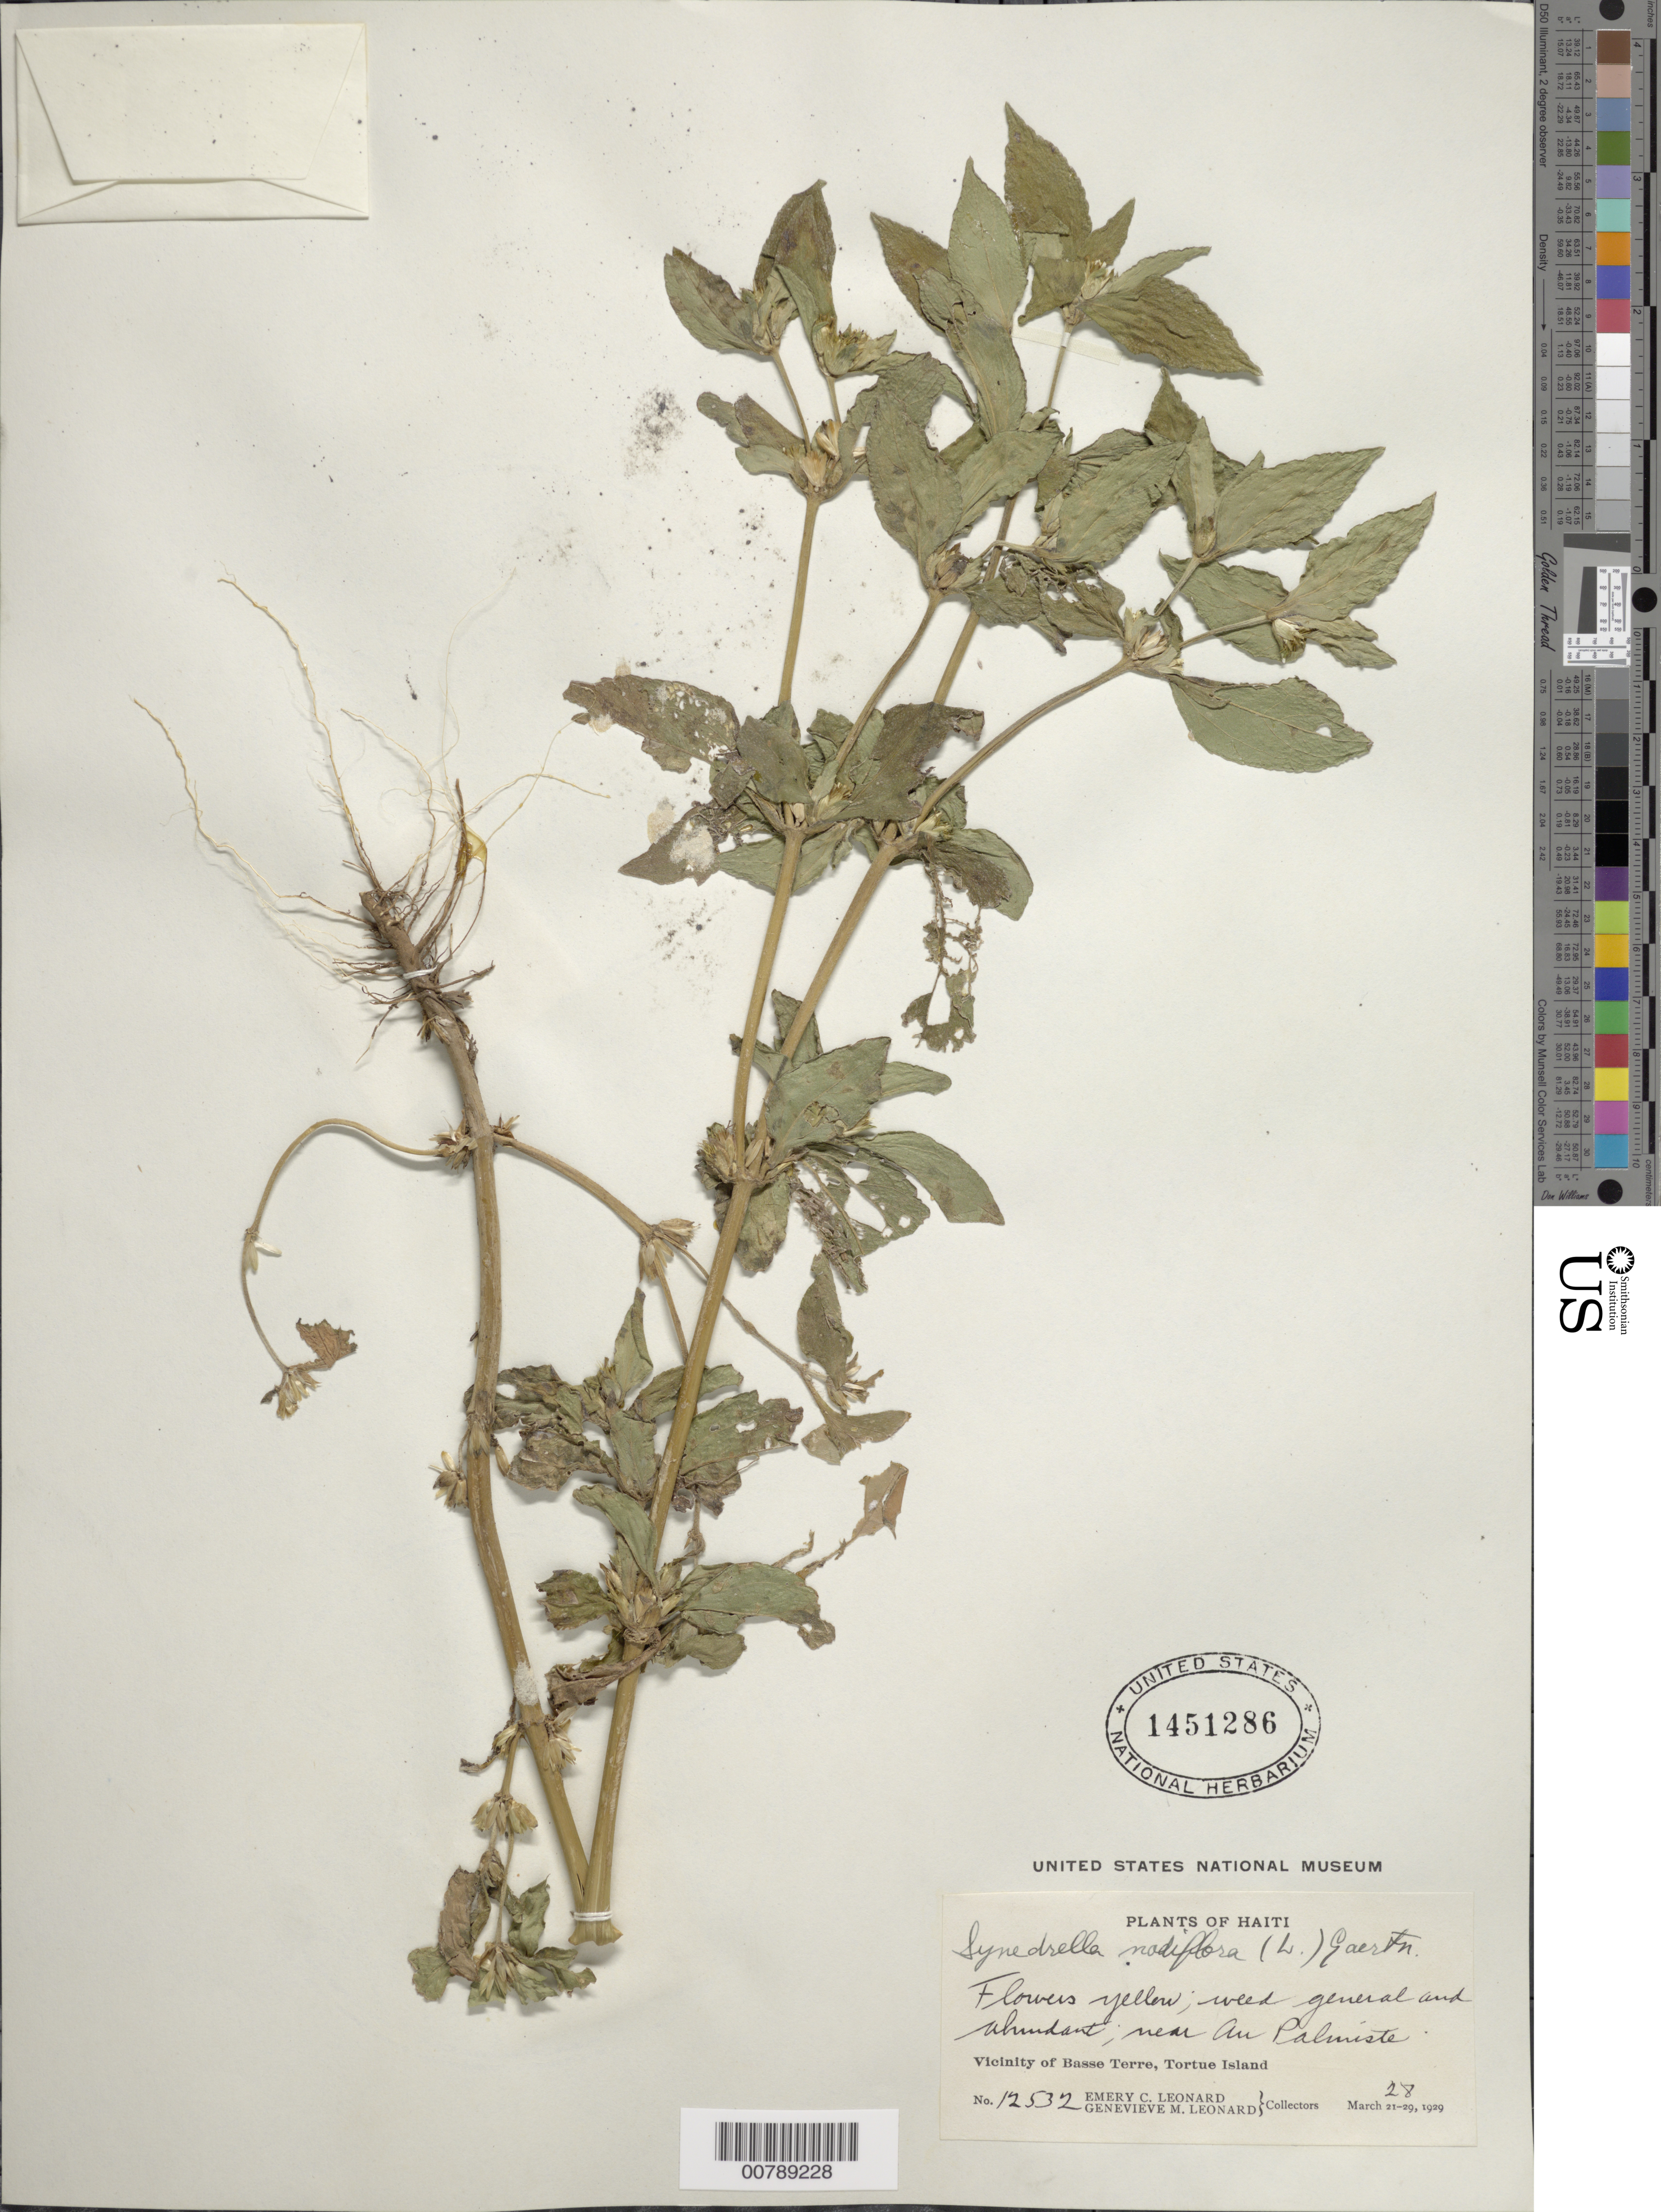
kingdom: Plantae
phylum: Tracheophyta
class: Magnoliopsida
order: Asterales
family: Asteraceae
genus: Synedrella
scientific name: Synedrella nodiflora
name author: (L.) Gaertn.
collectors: E. C. Leonard & G. M. Leonard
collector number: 12532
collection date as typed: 28 Mar 1929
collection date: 1929-03-28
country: Haiti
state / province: Nord-Óuest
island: Île de la Tortue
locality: Vicinity of Basse Terre, Tortue Island, near Au Palmiste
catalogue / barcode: US 1451286